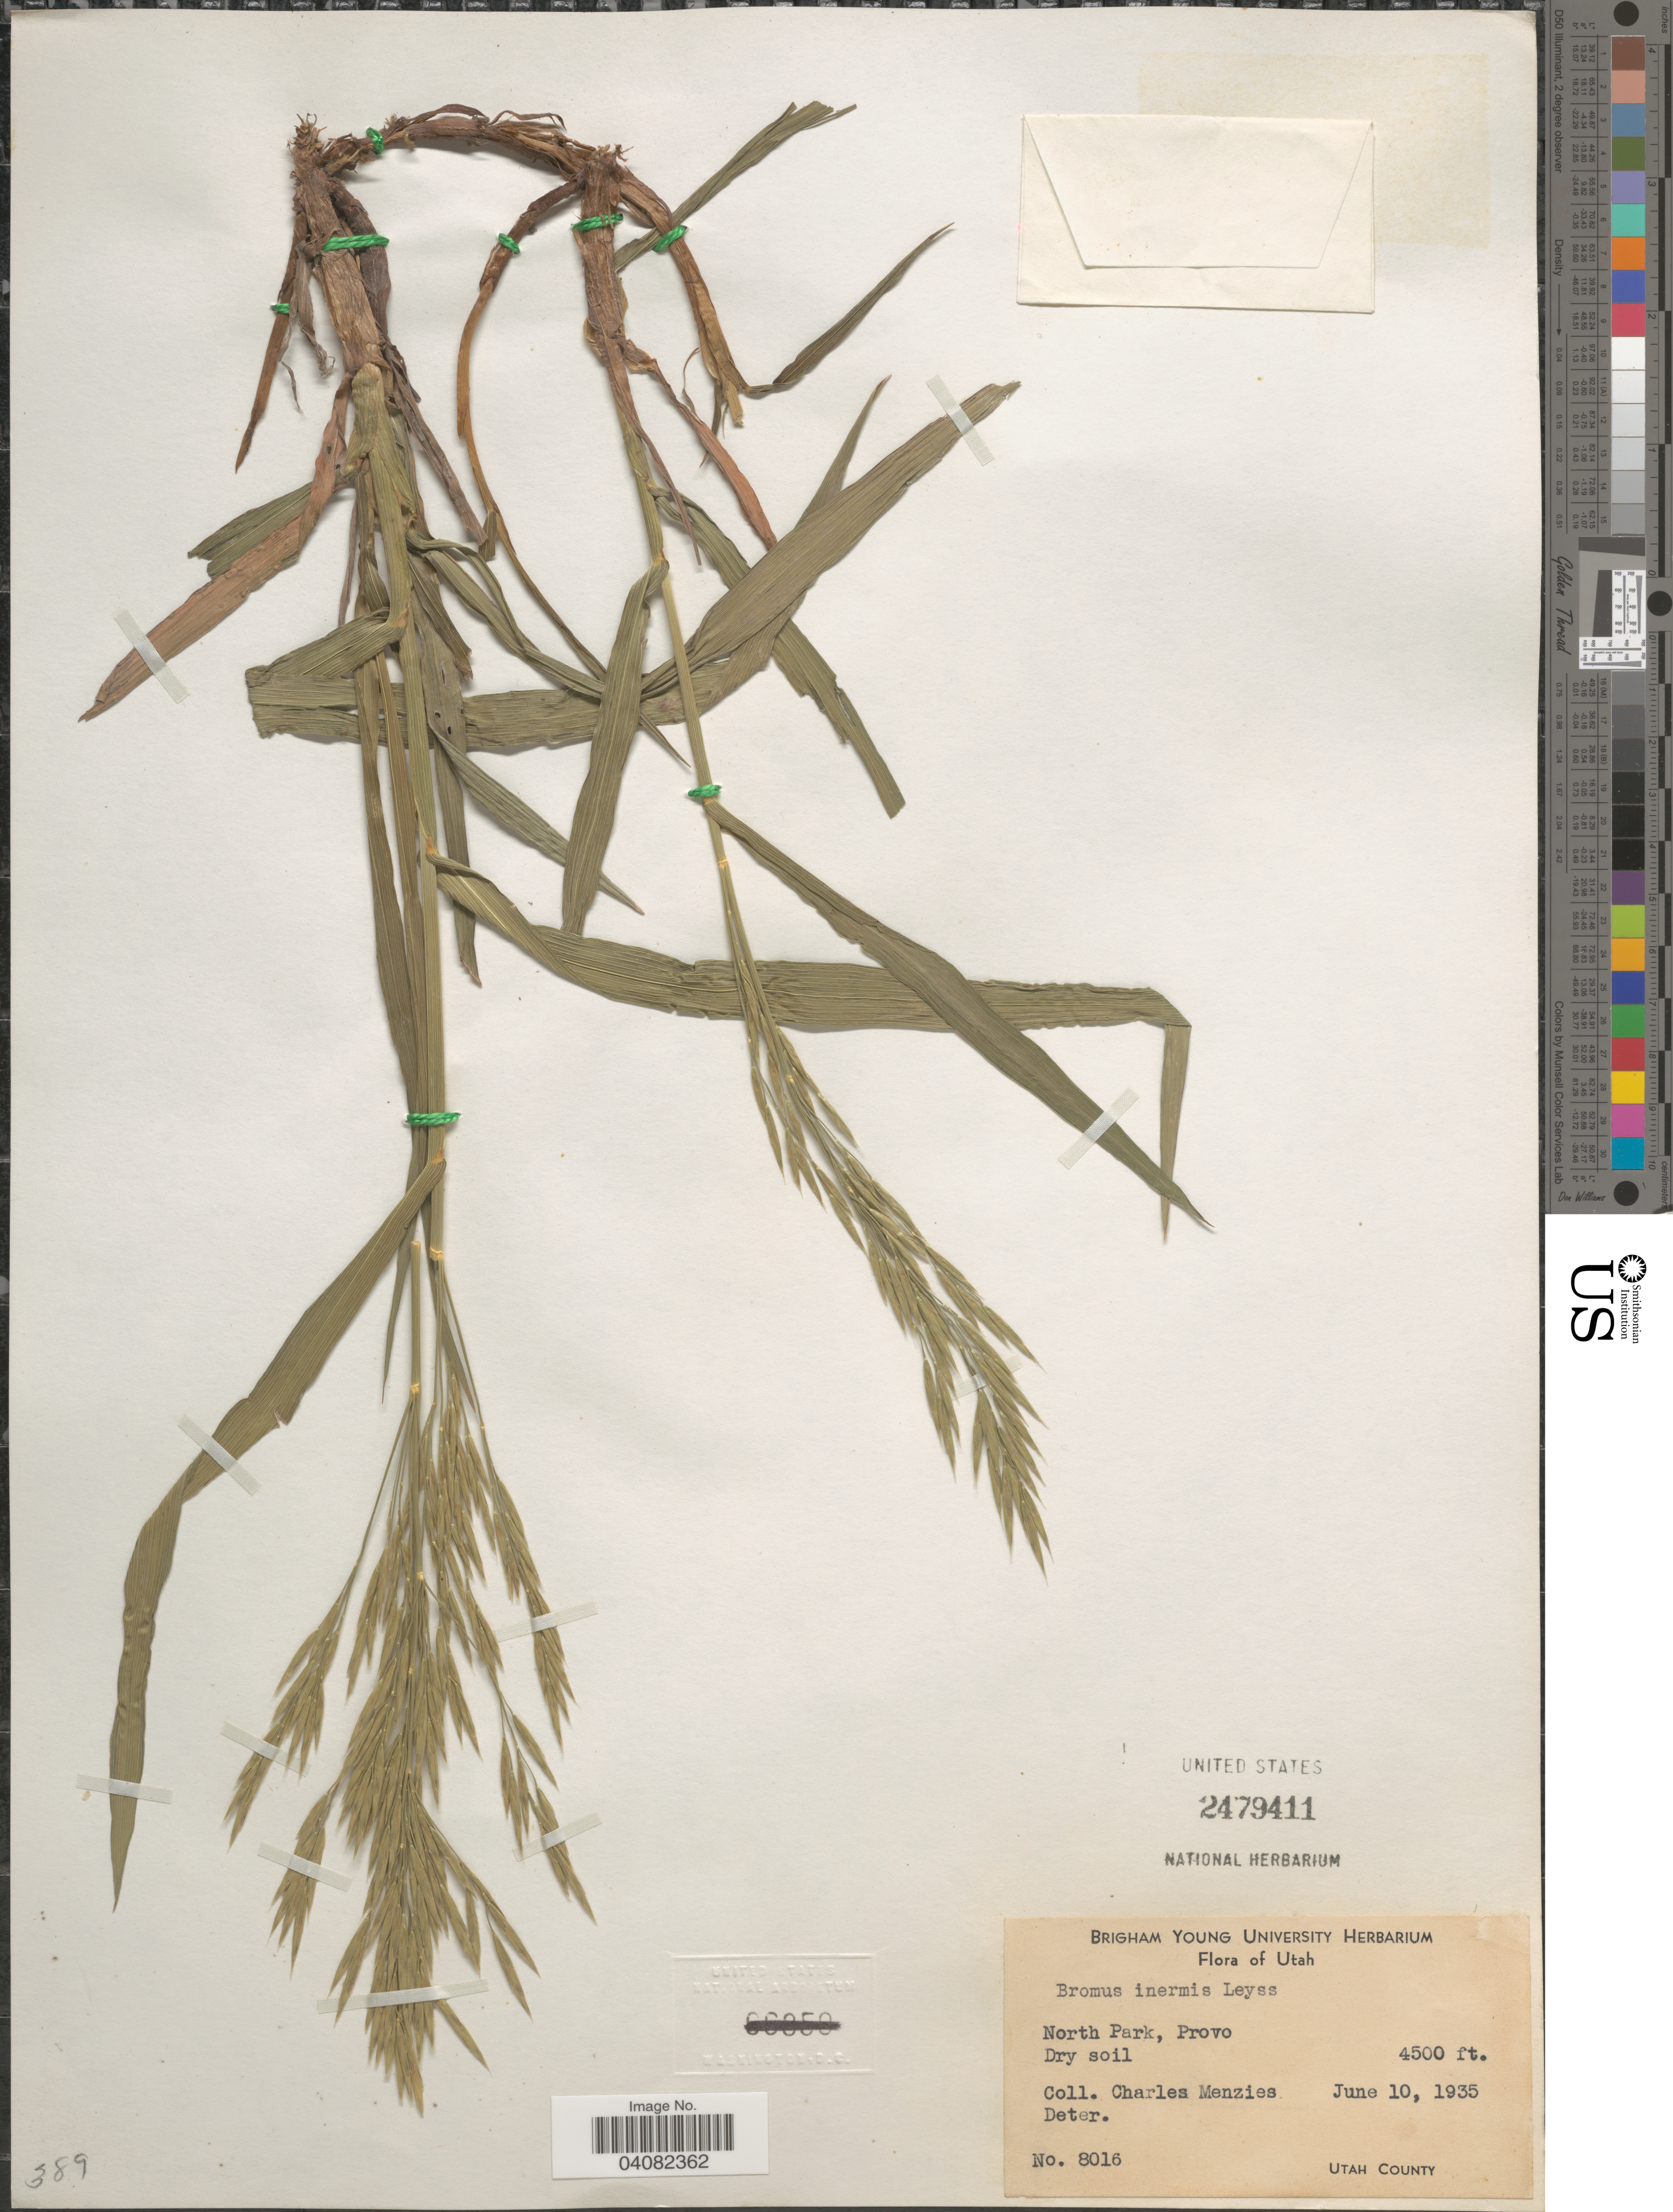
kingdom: Plantae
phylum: Tracheophyta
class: Liliopsida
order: Poales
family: Poaceae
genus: Bromus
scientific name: Bromus inermis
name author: Leyss.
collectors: C. Menzies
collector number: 8016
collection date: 1935-06-10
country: United States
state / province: Utah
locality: North Park, Provo. Utah County.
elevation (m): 1372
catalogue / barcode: US 2479411